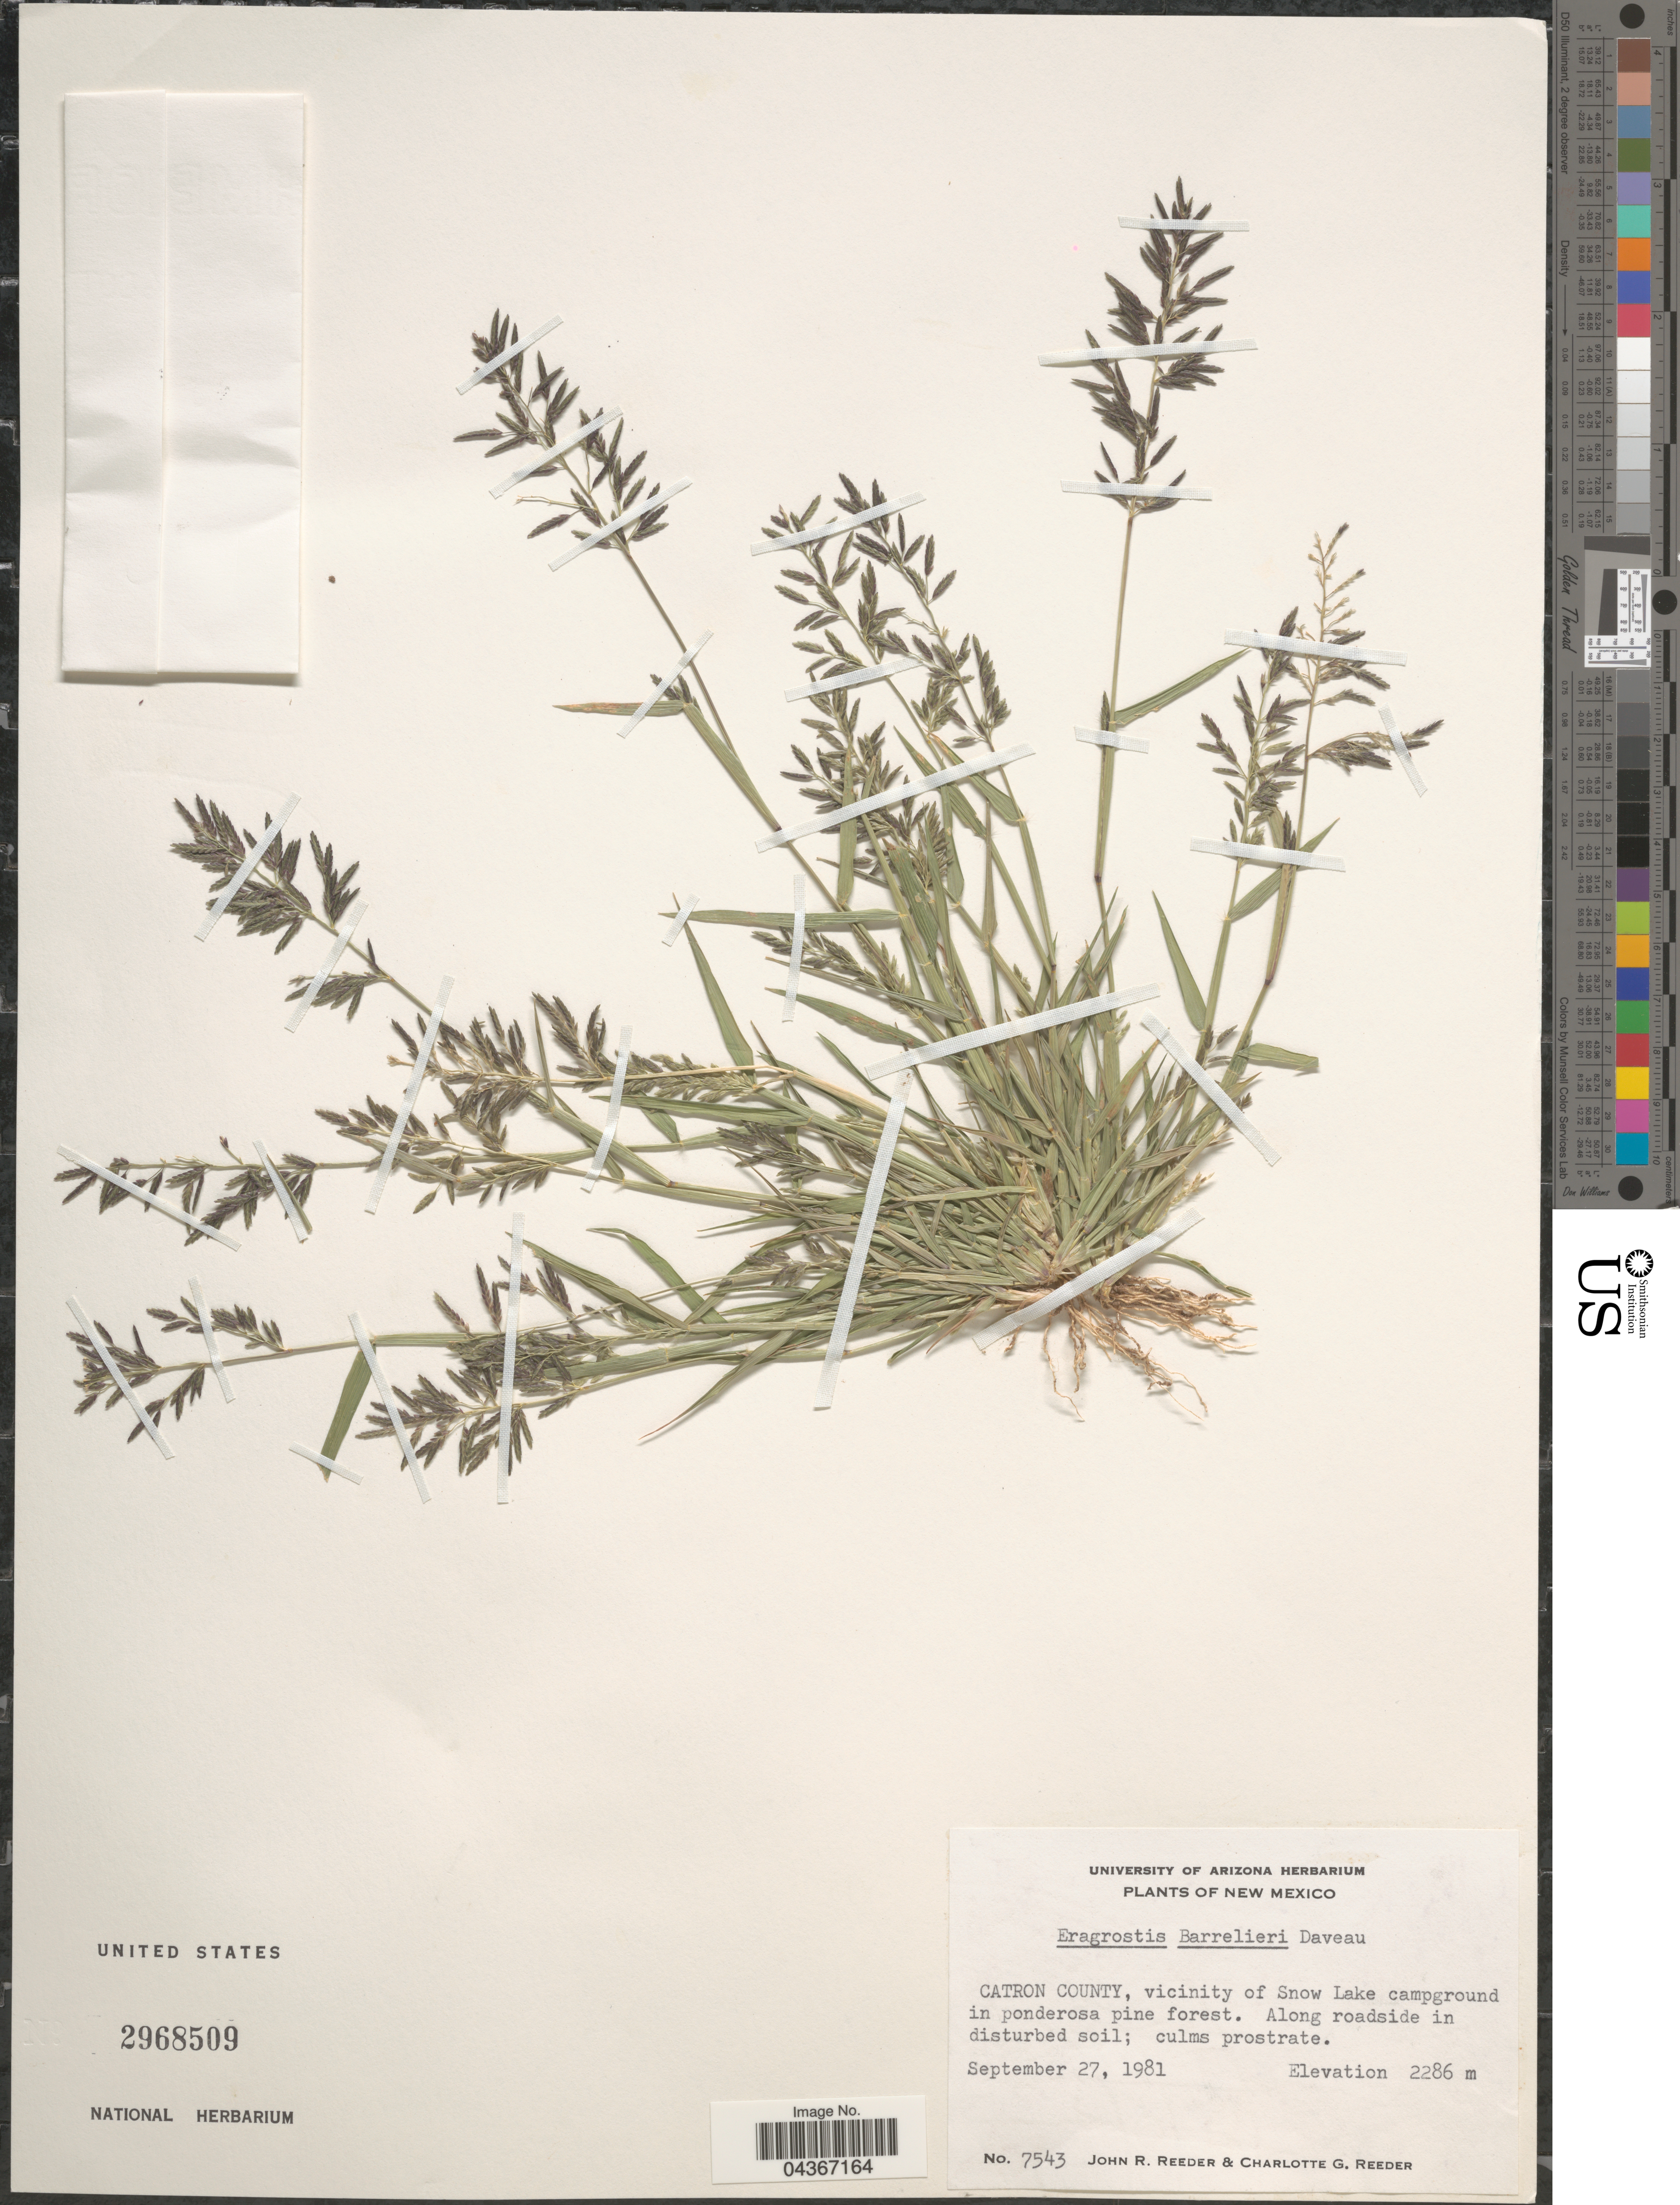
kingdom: Plantae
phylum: Tracheophyta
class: Liliopsida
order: Poales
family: Poaceae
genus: Eragrostis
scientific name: Eragrostis barrelieri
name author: Daveau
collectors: J. R. Reeder & C. G. Reeder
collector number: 7543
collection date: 1981-09-27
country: United States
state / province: New Mexico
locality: Carton County, vicinity of Snow Lake campground.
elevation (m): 2286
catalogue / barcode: US 2968509